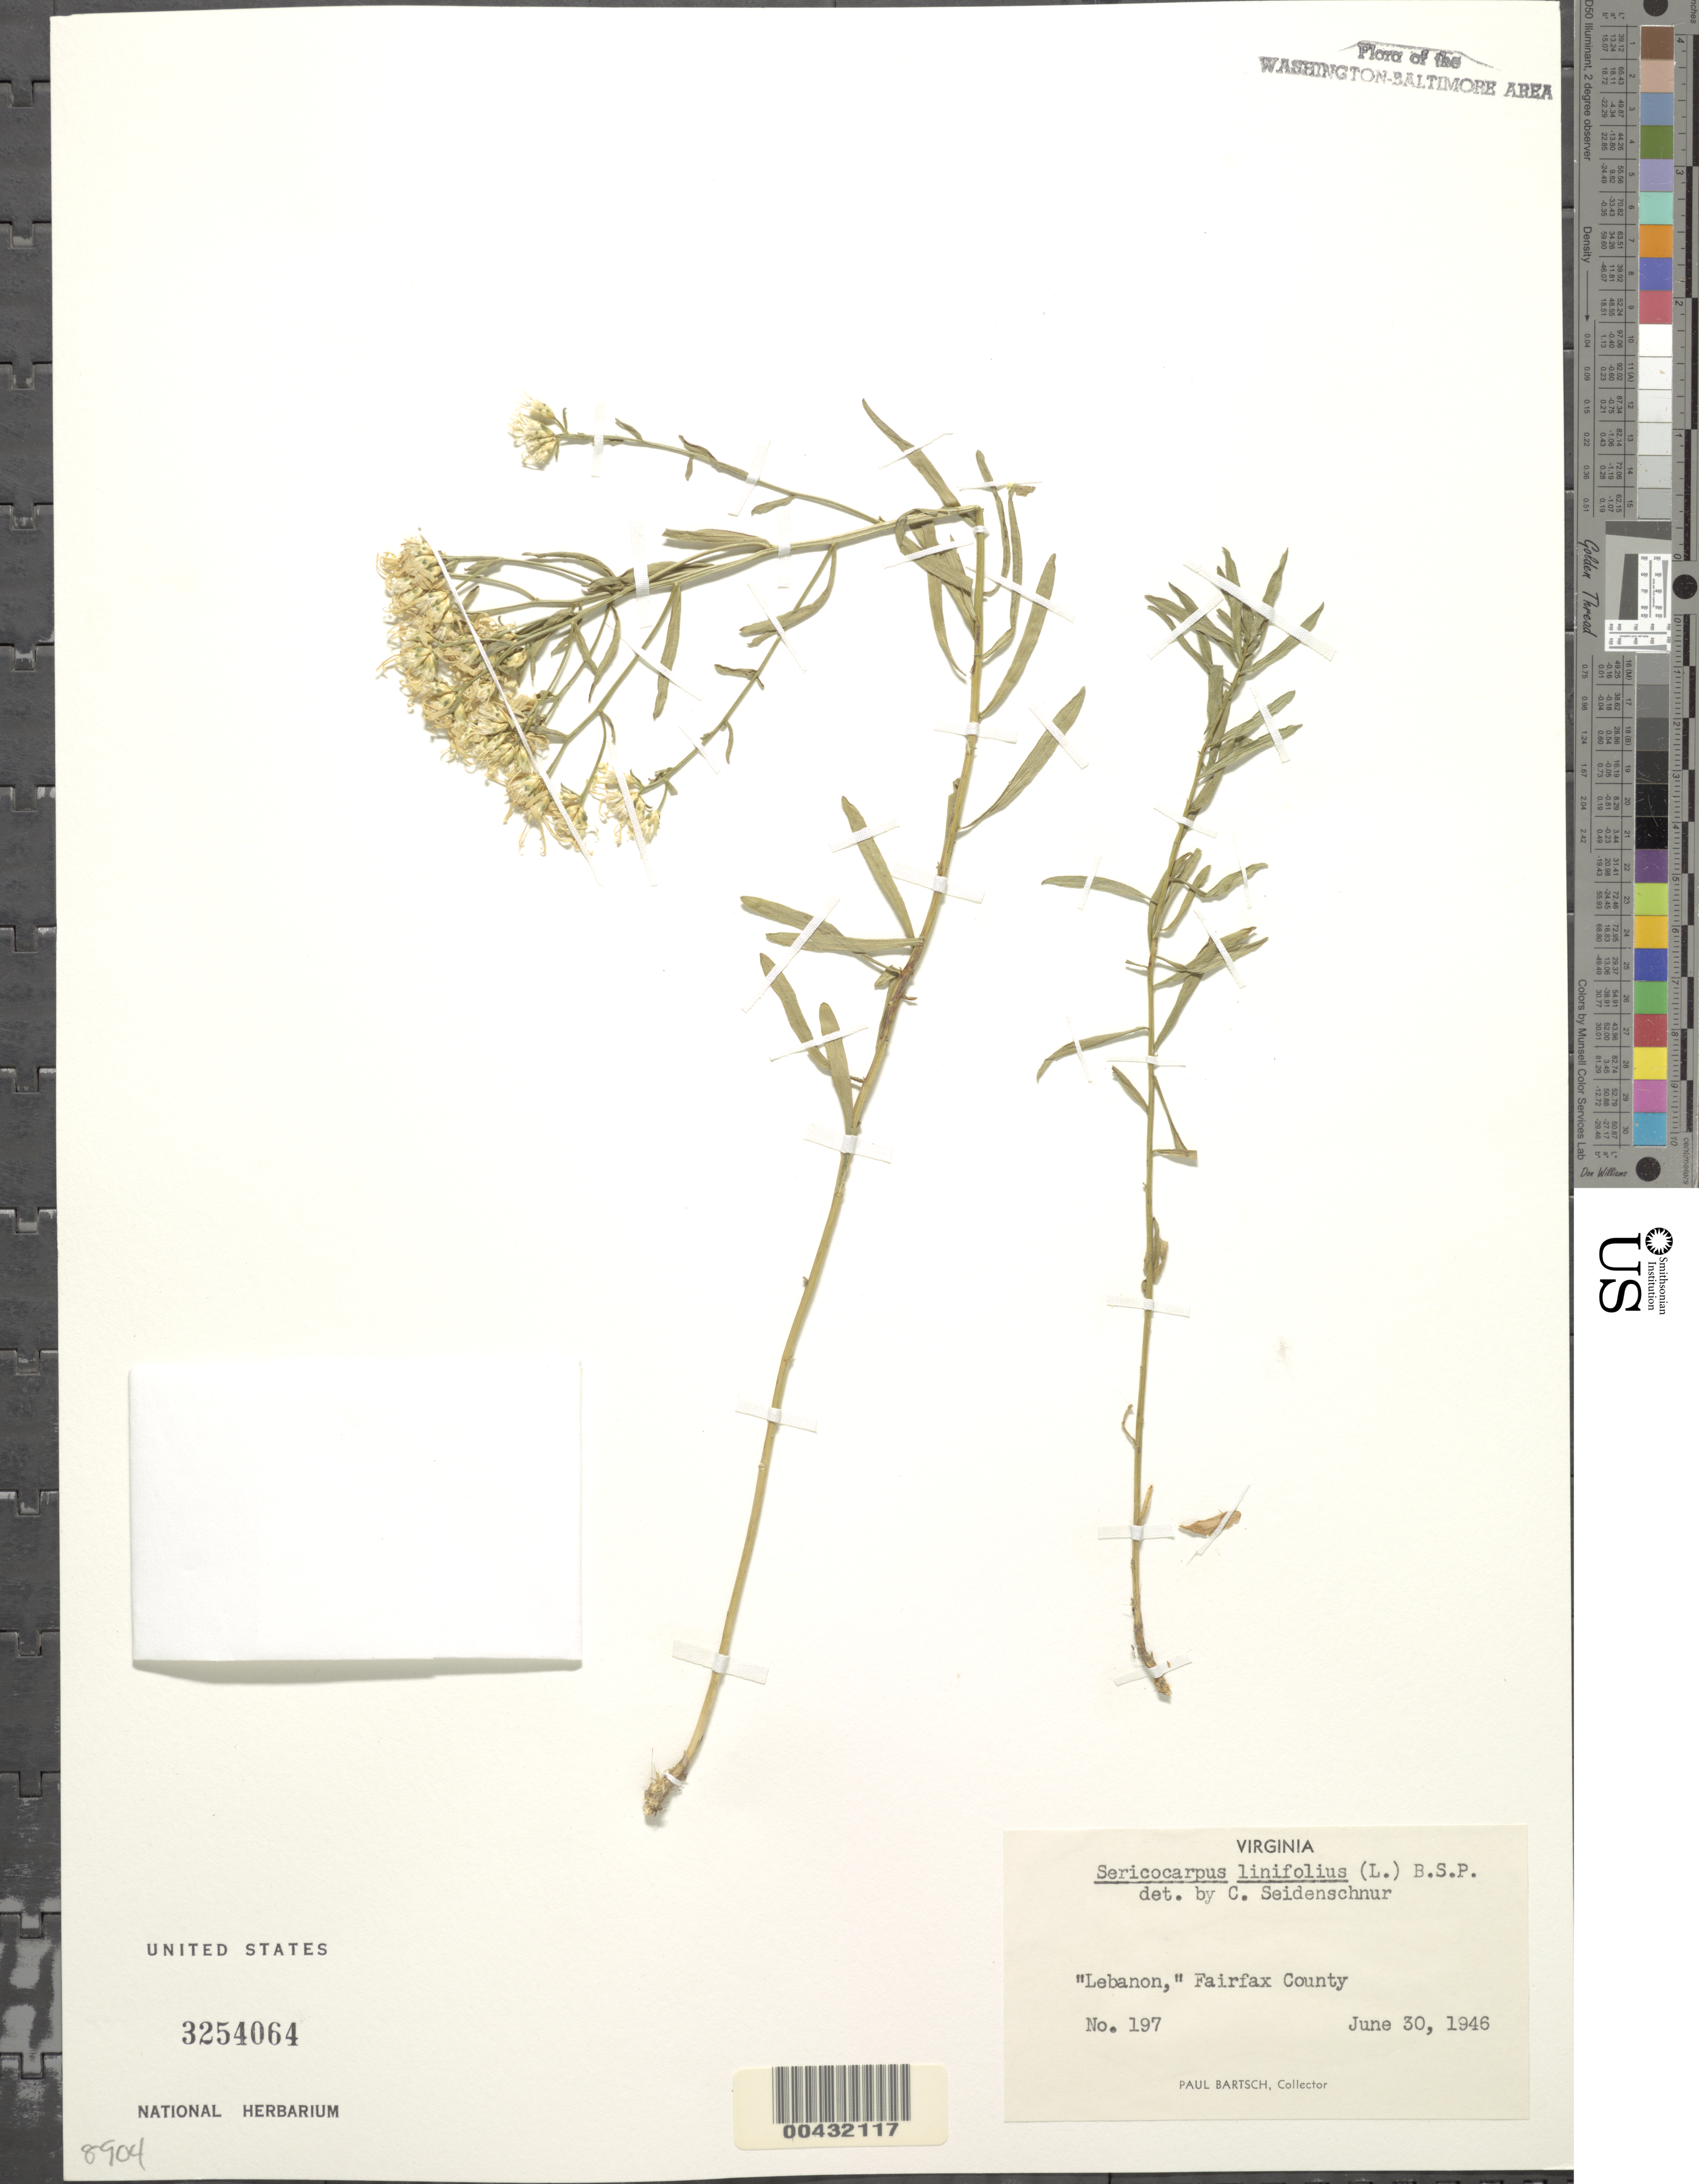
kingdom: Plantae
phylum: Tracheophyta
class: Magnoliopsida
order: Asterales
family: Asteraceae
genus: Sericocarpus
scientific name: Sericocarpus linifolius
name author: (L.) Britton, Stearns & Poggenb.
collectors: P. Bartsch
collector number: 197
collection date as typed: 30 Jun 1946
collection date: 1946-06-30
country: United States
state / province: Virginia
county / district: Fairfax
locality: Lebanon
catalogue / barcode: US 3254064